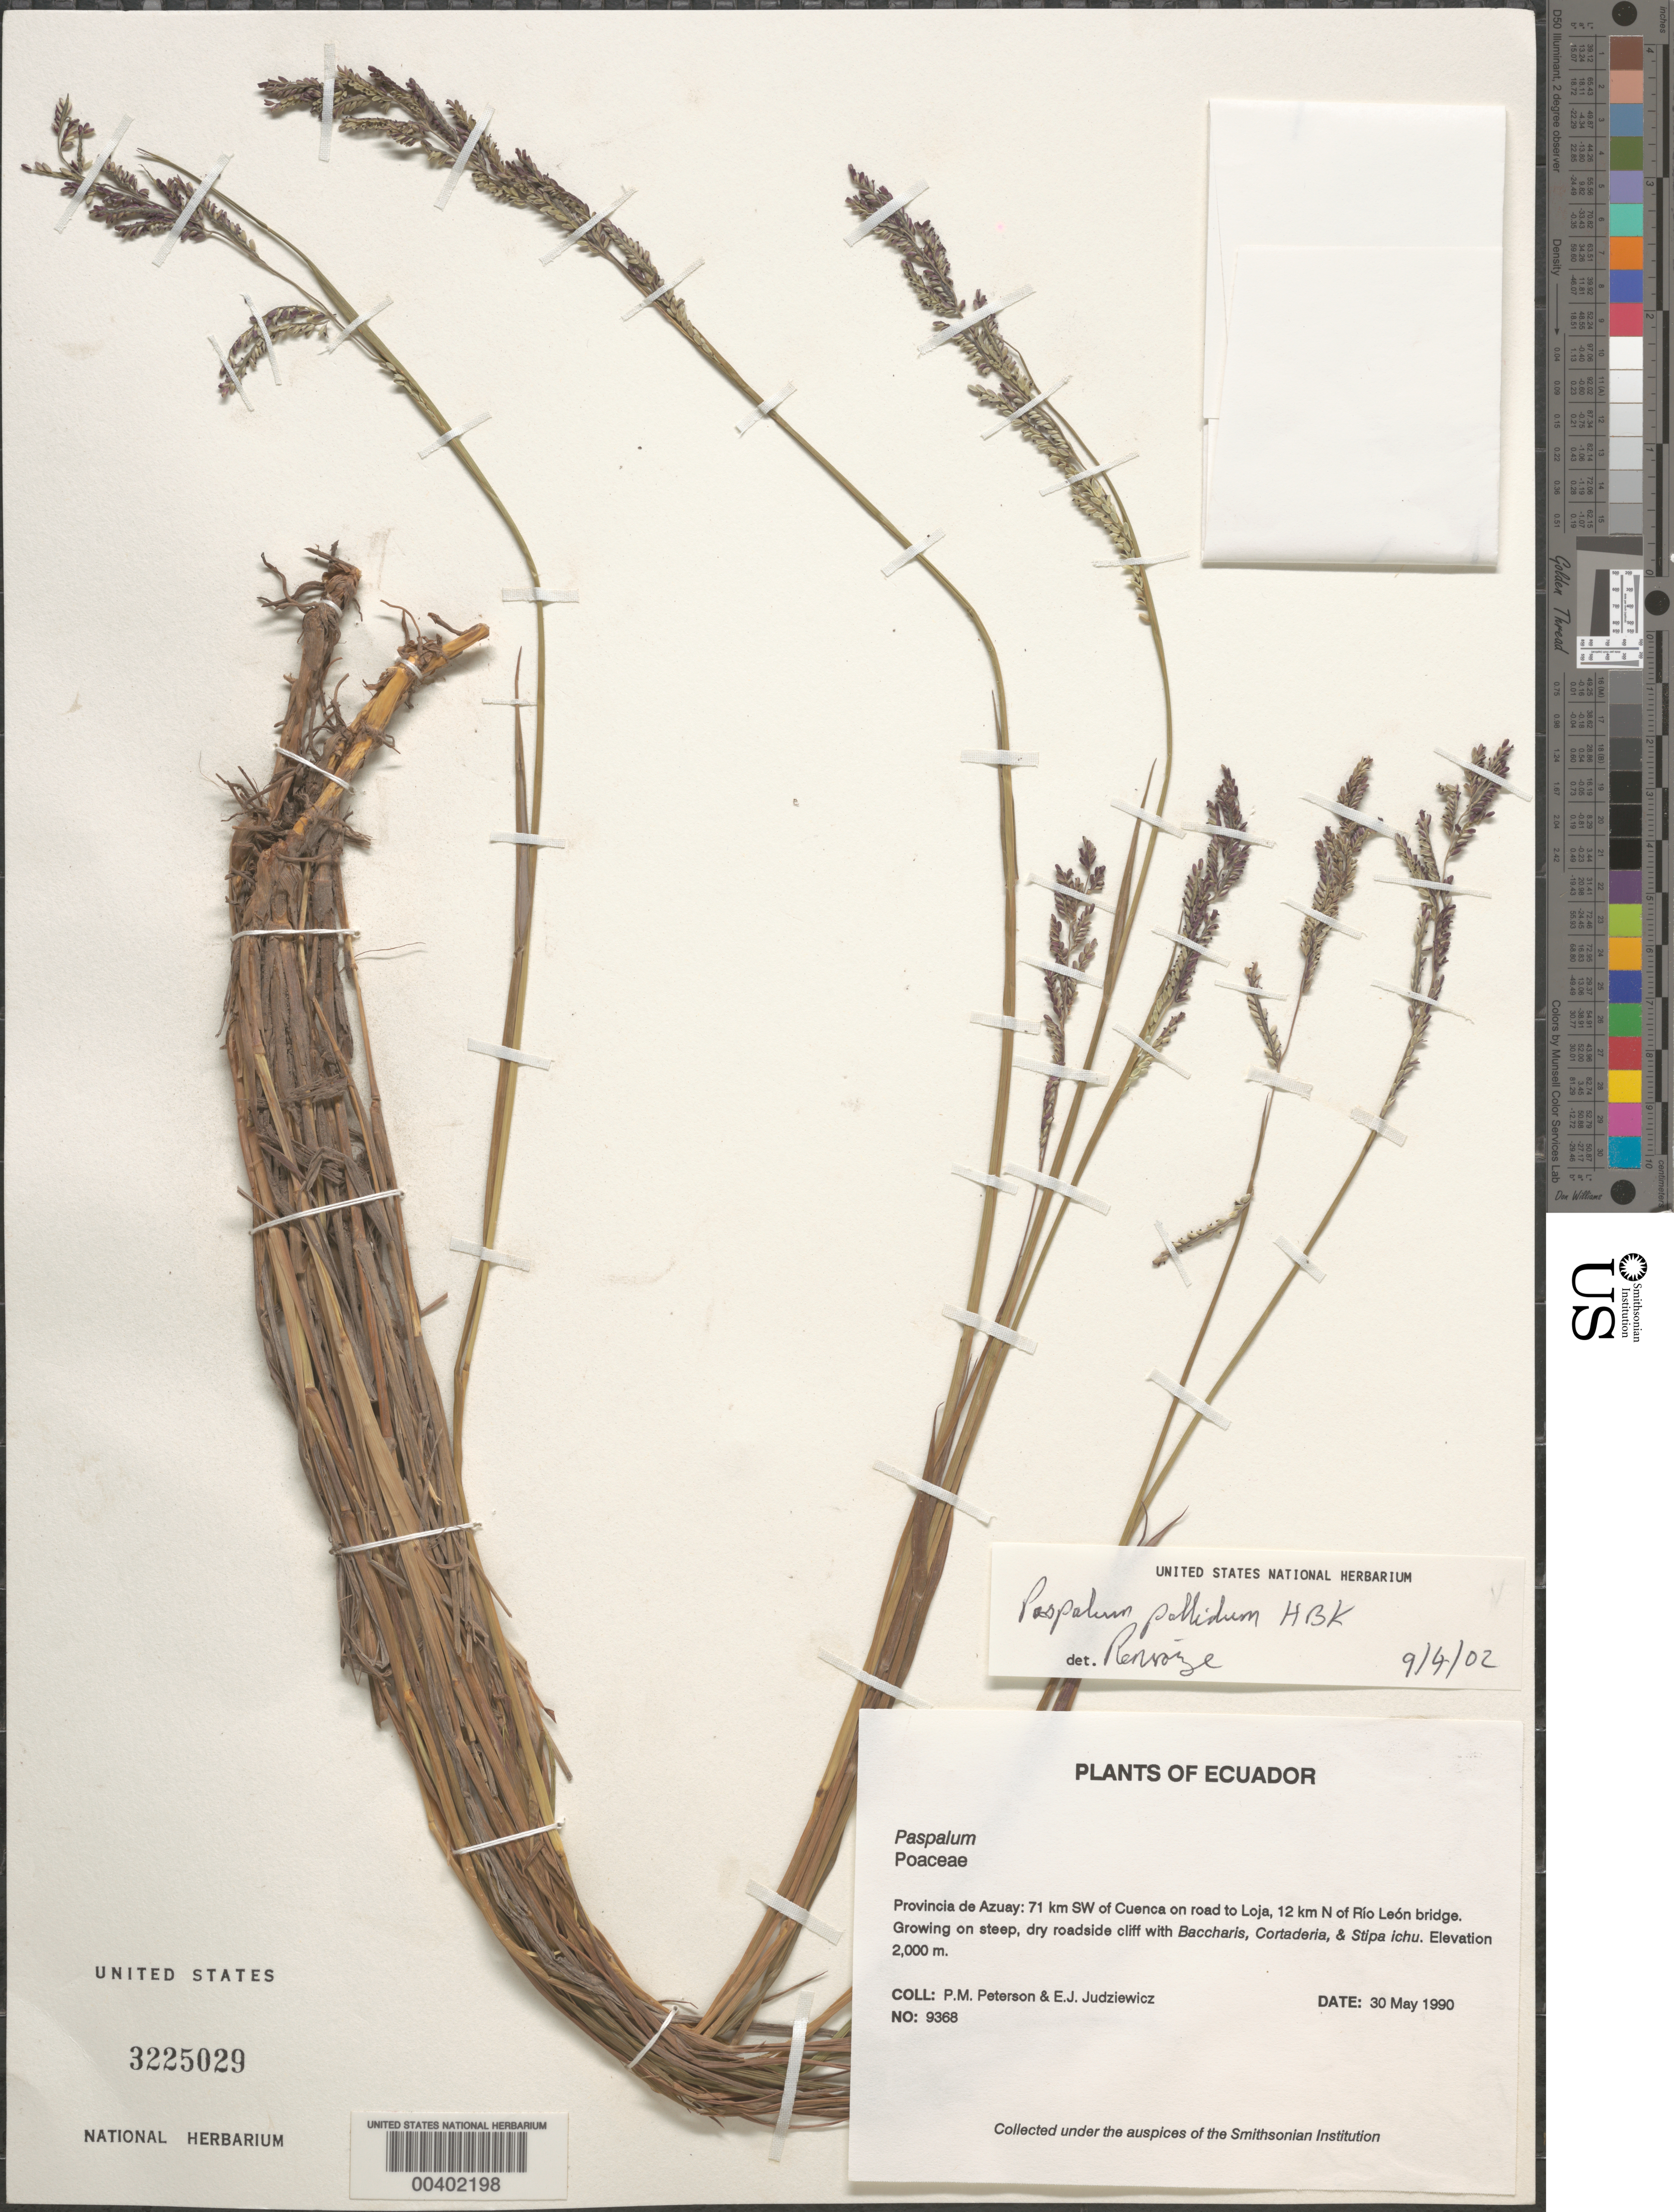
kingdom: Plantae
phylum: Tracheophyta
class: Liliopsida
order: Poales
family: Poaceae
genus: Paspalum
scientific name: Paspalum pallidum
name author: Kunth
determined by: Renvoize, S. A.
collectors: P. M. Peterson & E. J. Judziewicz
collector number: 09368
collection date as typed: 30 May 1990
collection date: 1990-05-30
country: Ecuador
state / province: Azuay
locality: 71 km SW ofCuenca on road to Loja, 12 km N of Río León bridge.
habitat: Growing on steep, dry roadside cliff with Baccharis, Cortaderia, & Stipa ichu.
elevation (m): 2000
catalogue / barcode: US 3225029